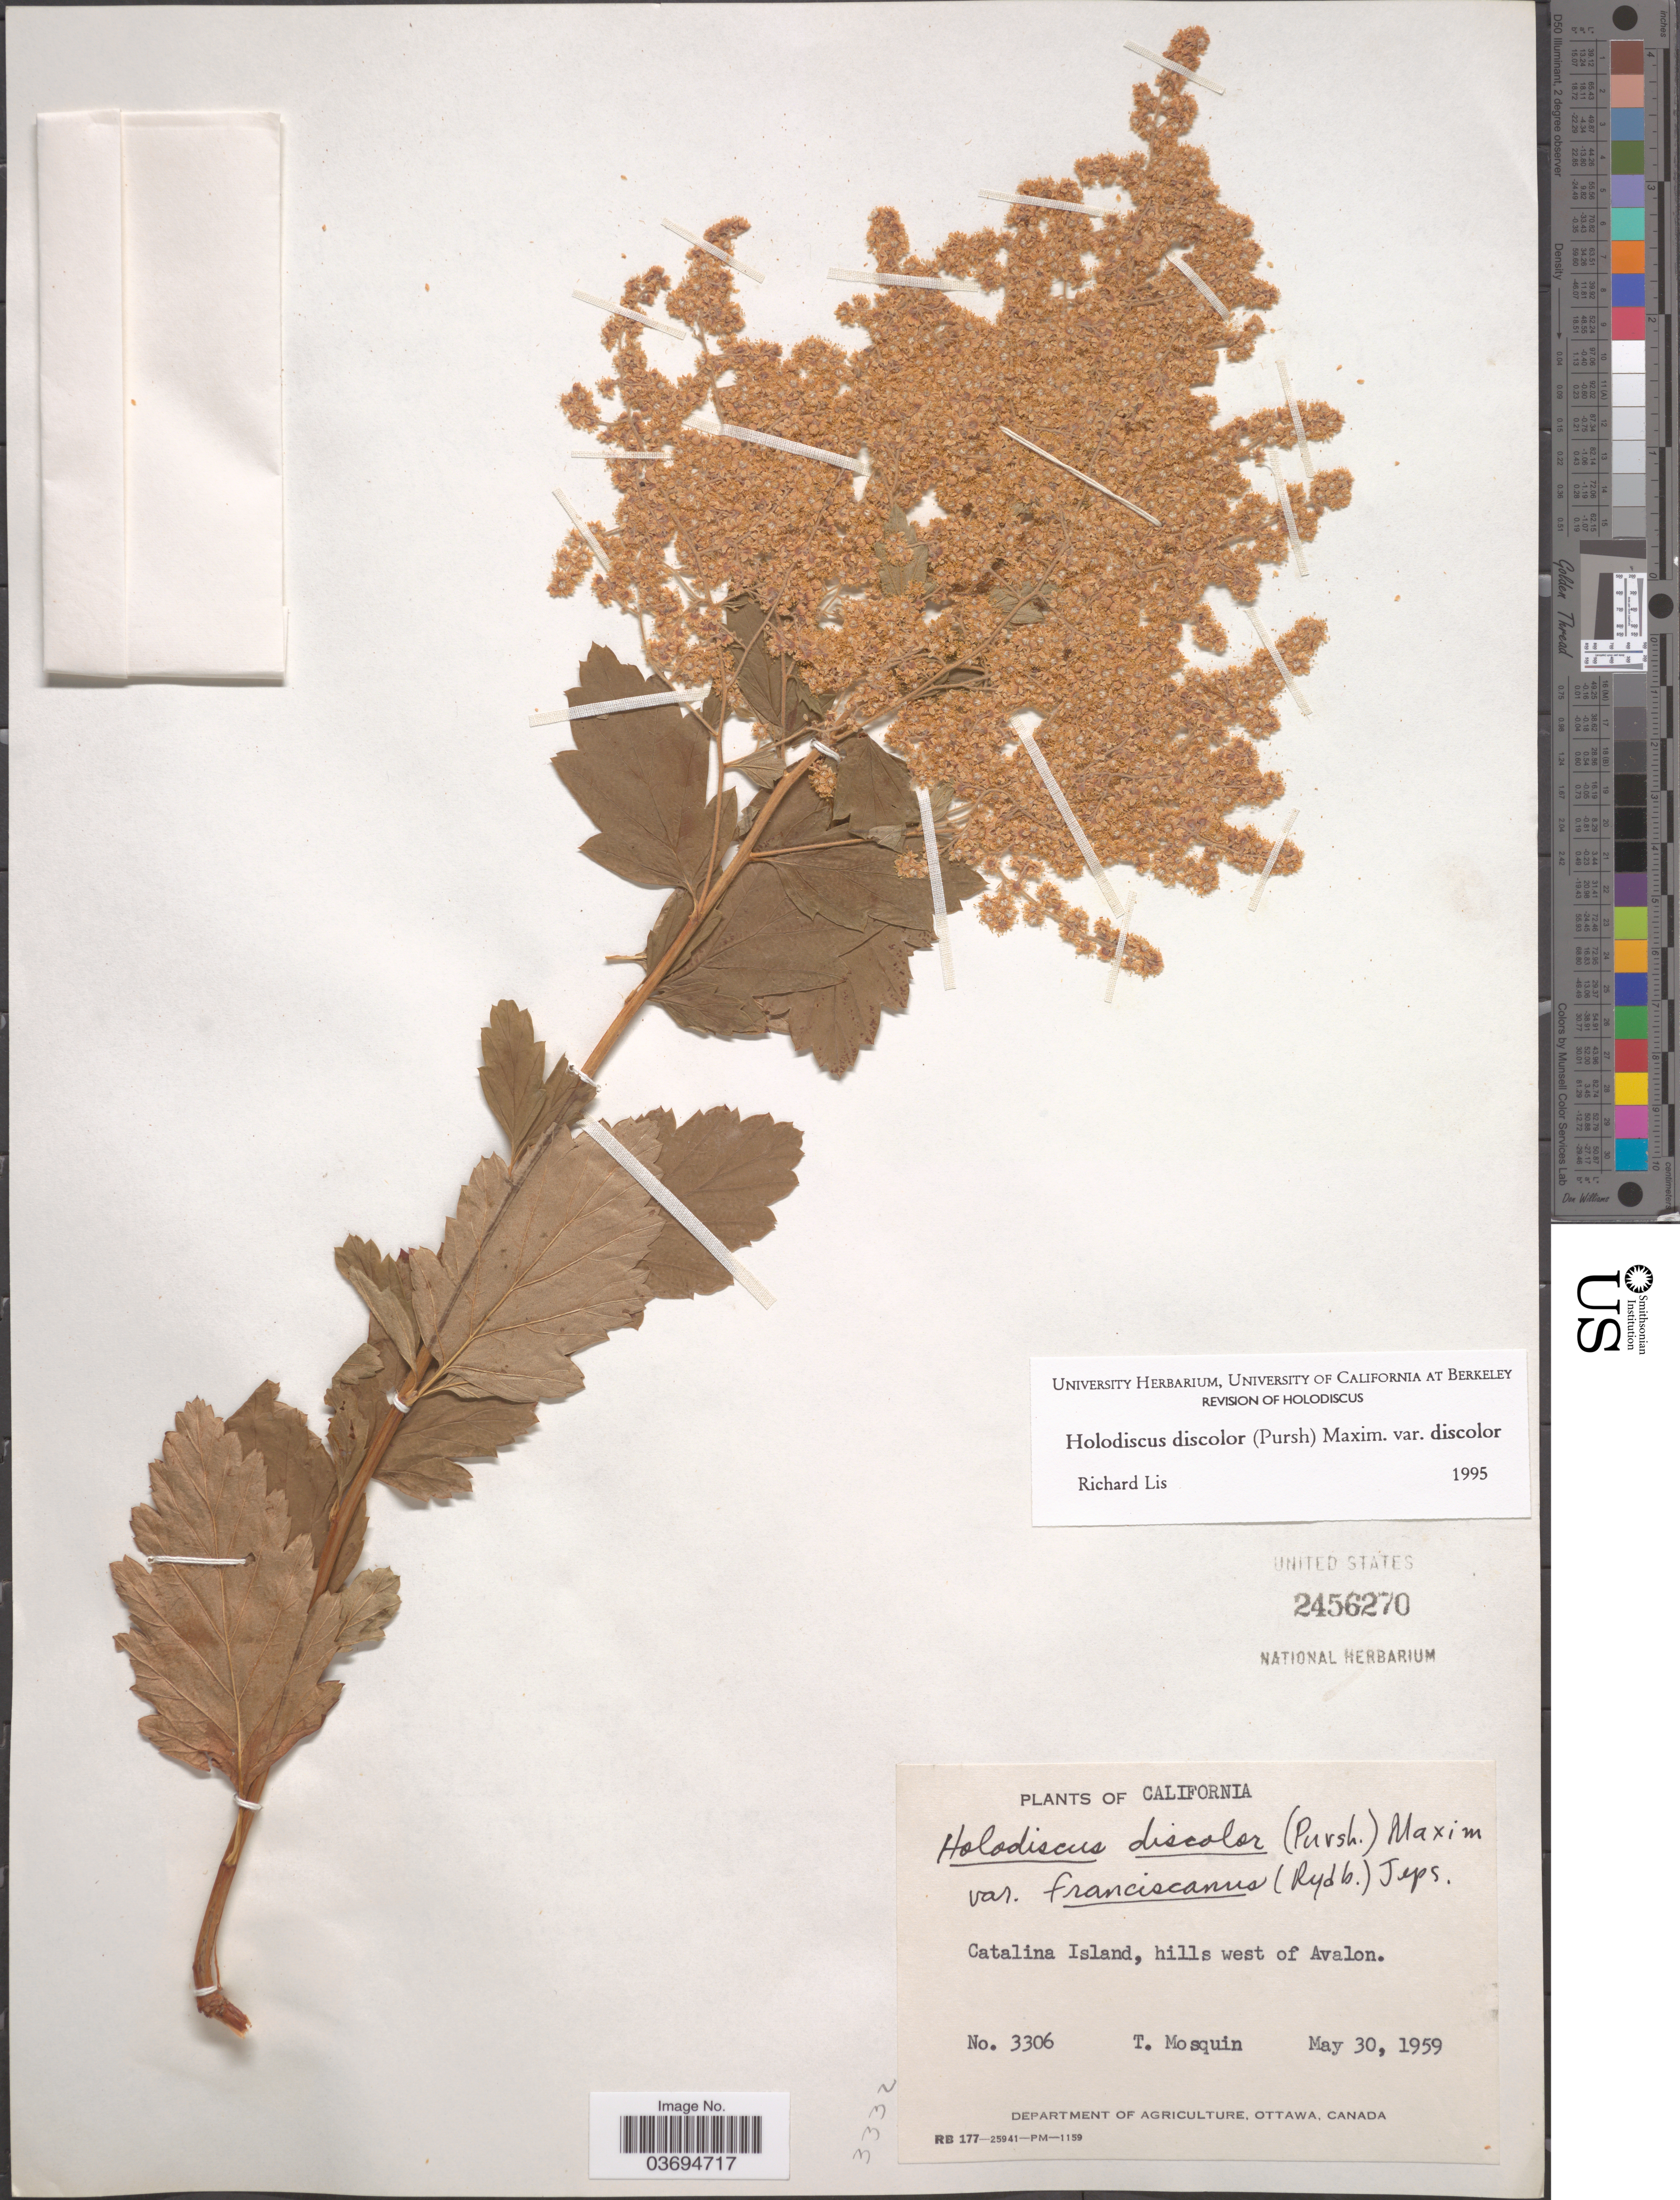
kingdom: Plantae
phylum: Tracheophyta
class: Magnoliopsida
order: Rosales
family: Rosaceae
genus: Holodiscus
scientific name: Holodiscus discolor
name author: (Pursh) Maxim.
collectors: T. Mosquin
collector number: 3306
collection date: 1959-05-30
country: United States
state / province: California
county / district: Los Angeles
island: Santa Catalina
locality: Catalina Island, hills west of Avalon.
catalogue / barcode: US 2456270